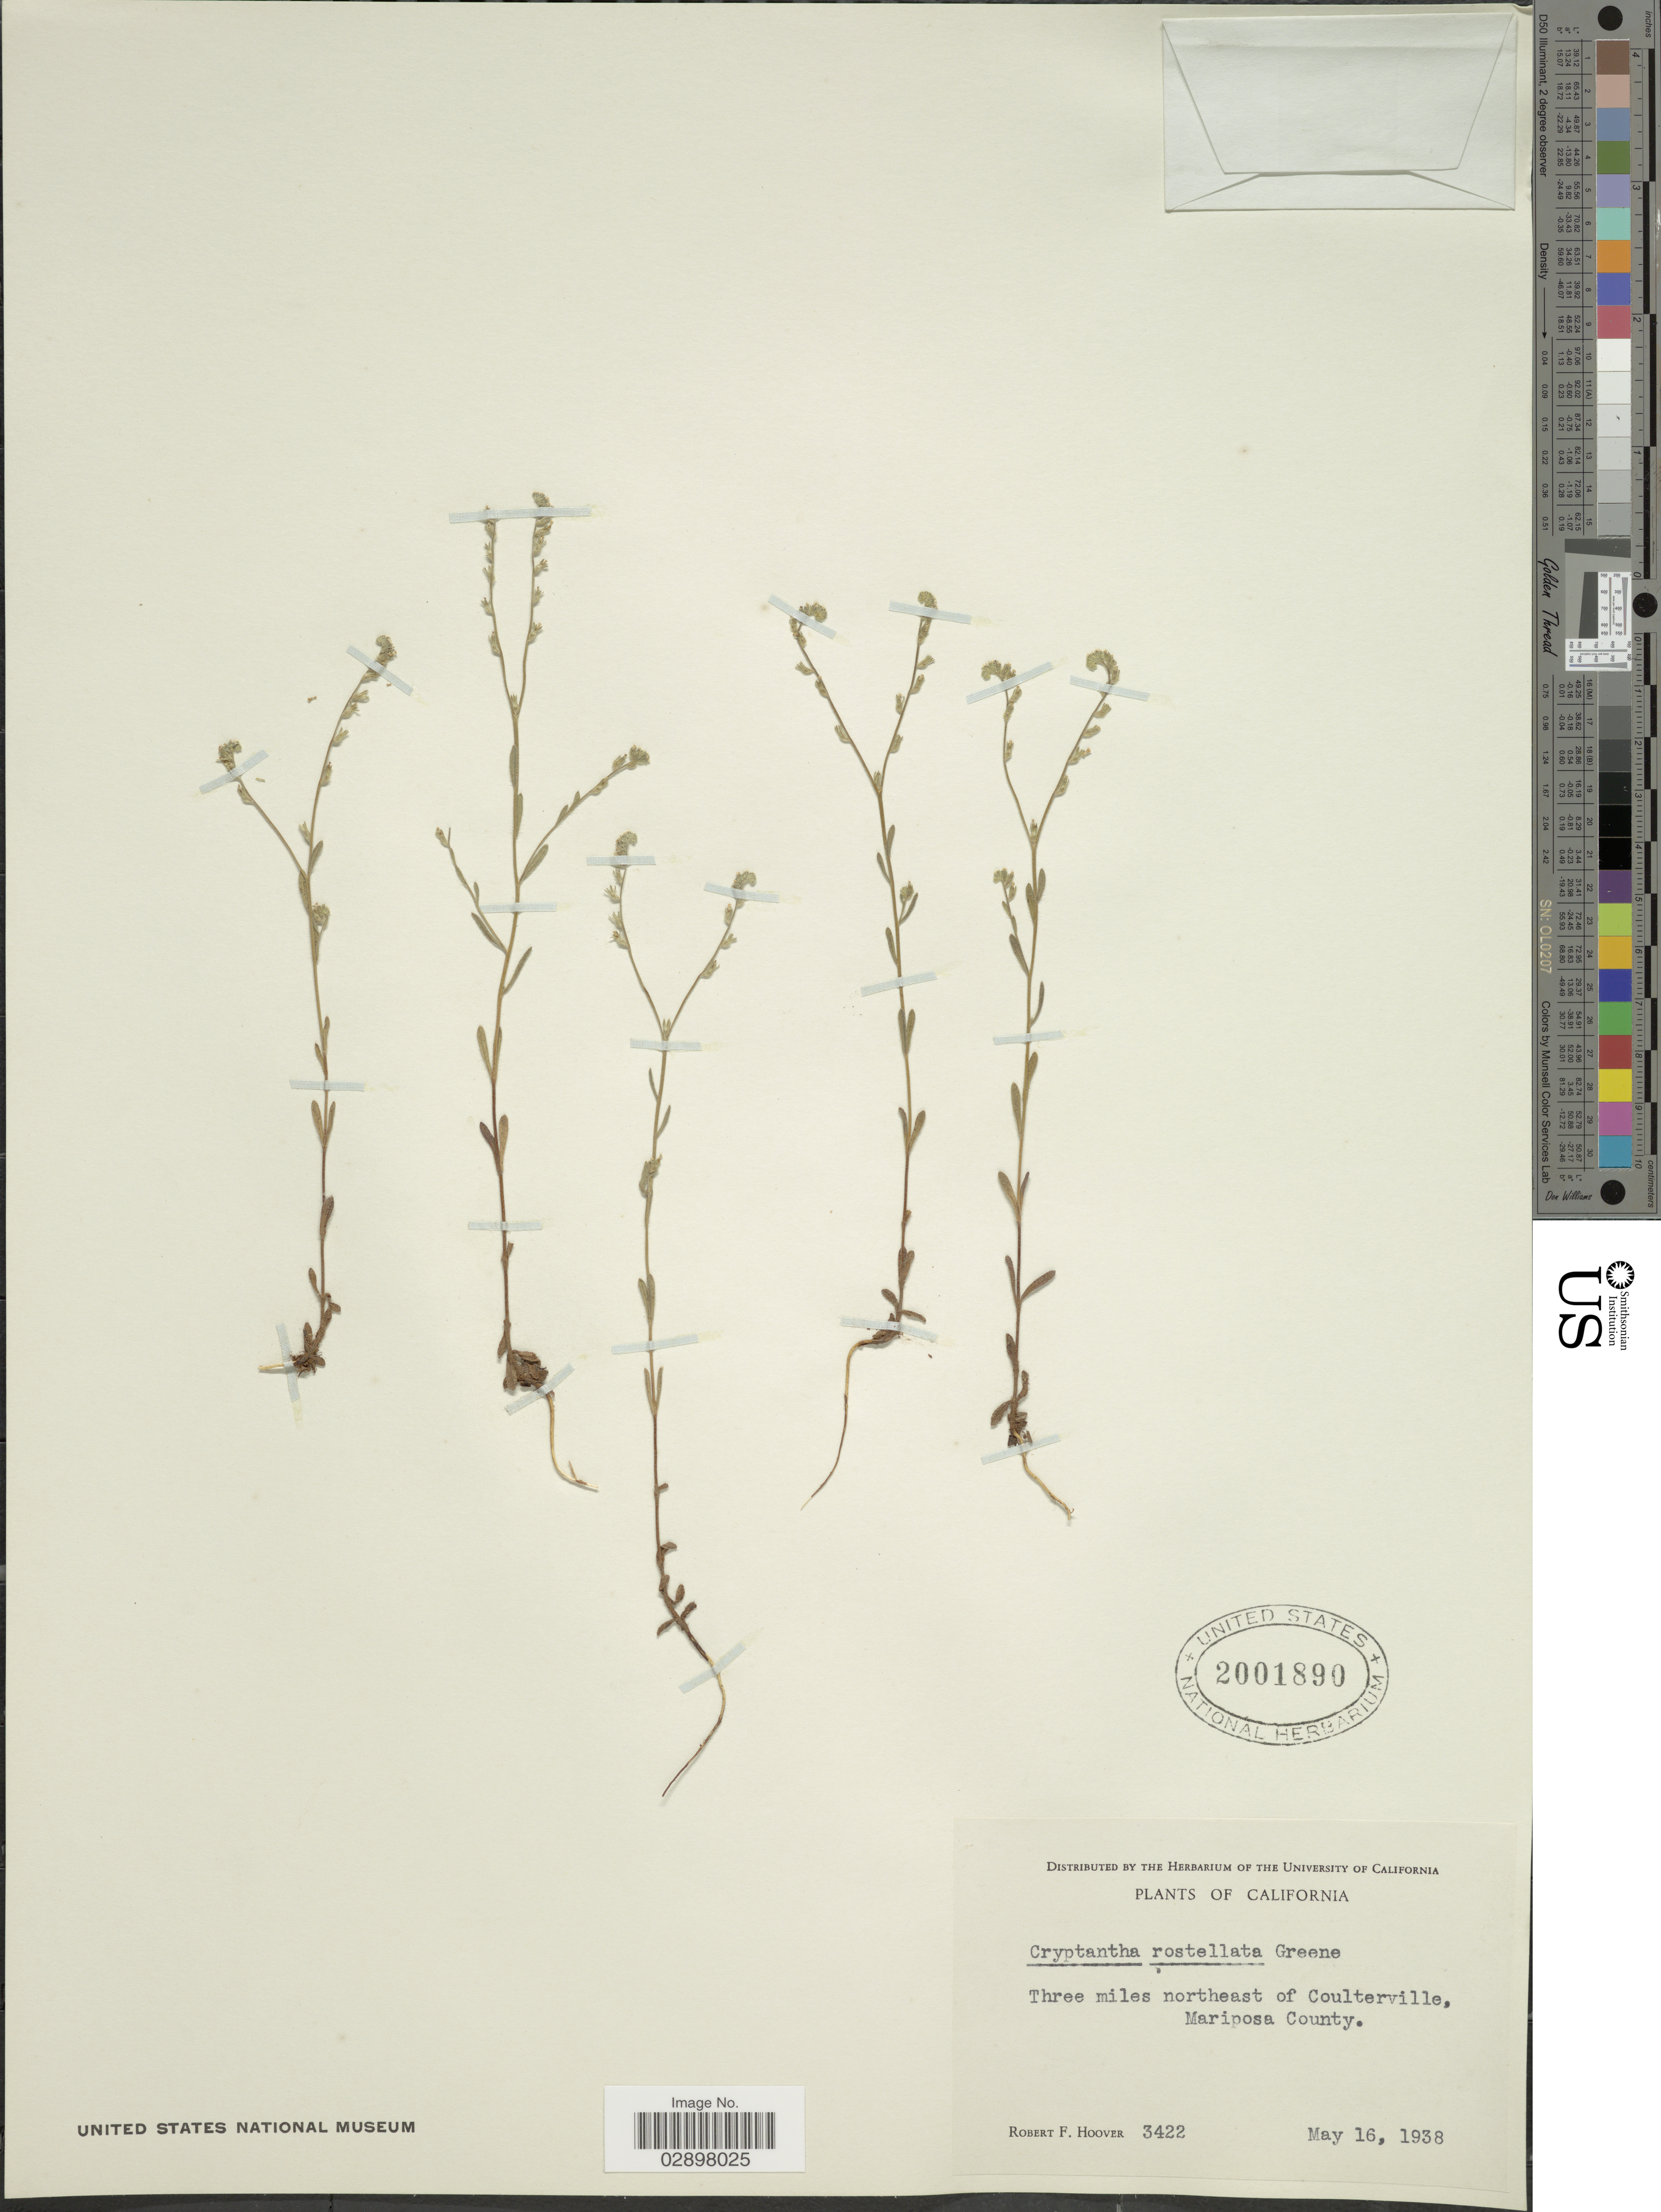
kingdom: Plantae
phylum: Tracheophyta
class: Magnoliopsida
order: Boraginales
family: Boraginaceae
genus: Cryptantha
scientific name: Cryptantha rostellata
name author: (S.W. Greene) S.W. Greene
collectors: R. F. Hoover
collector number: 3422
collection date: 1938-05-16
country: United States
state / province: California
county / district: Mariposa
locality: Three miles northeast of Coulterville, Mariposa County.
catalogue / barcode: US 2001890